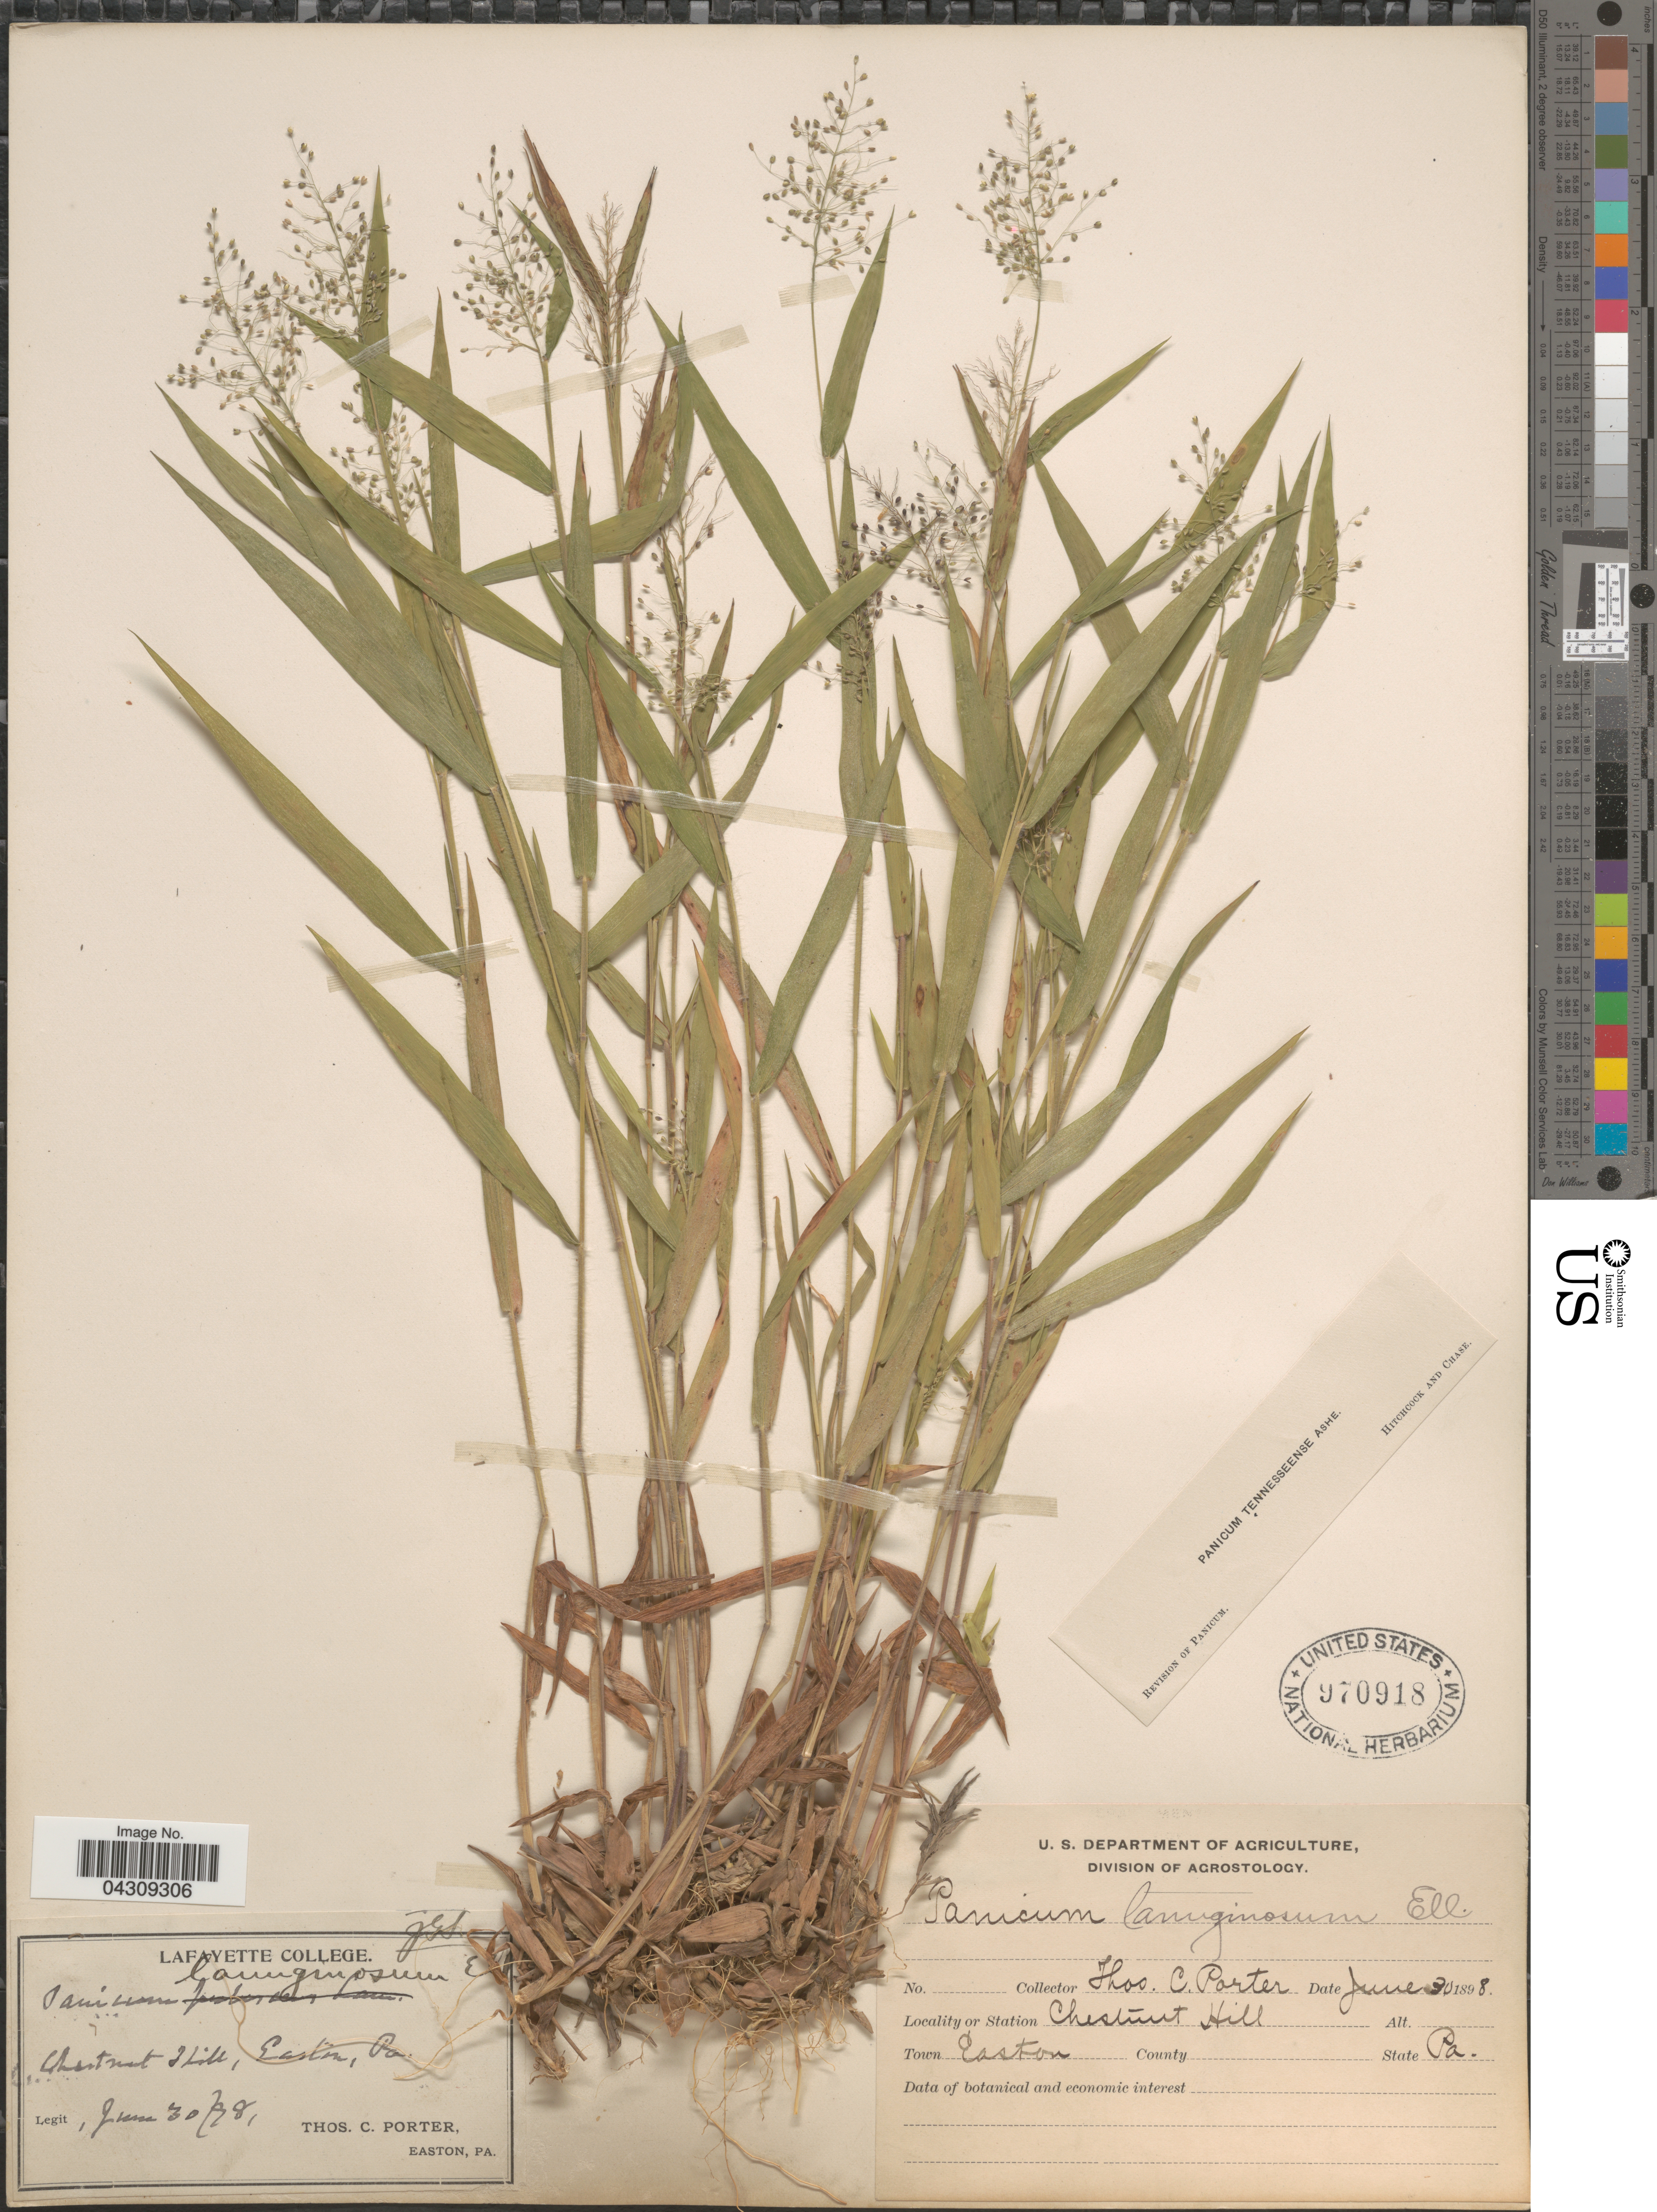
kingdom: Plantae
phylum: Tracheophyta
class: Liliopsida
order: Poales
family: Poaceae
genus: Dichanthelium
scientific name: Dichanthelium acuminatum var. acuminatum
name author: (Sw.) Gould & C.A. Clark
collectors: T. Porter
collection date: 1898-06-30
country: United States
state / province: Pennsylvania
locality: Chestnut Hill. Town Easton.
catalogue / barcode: US 970918